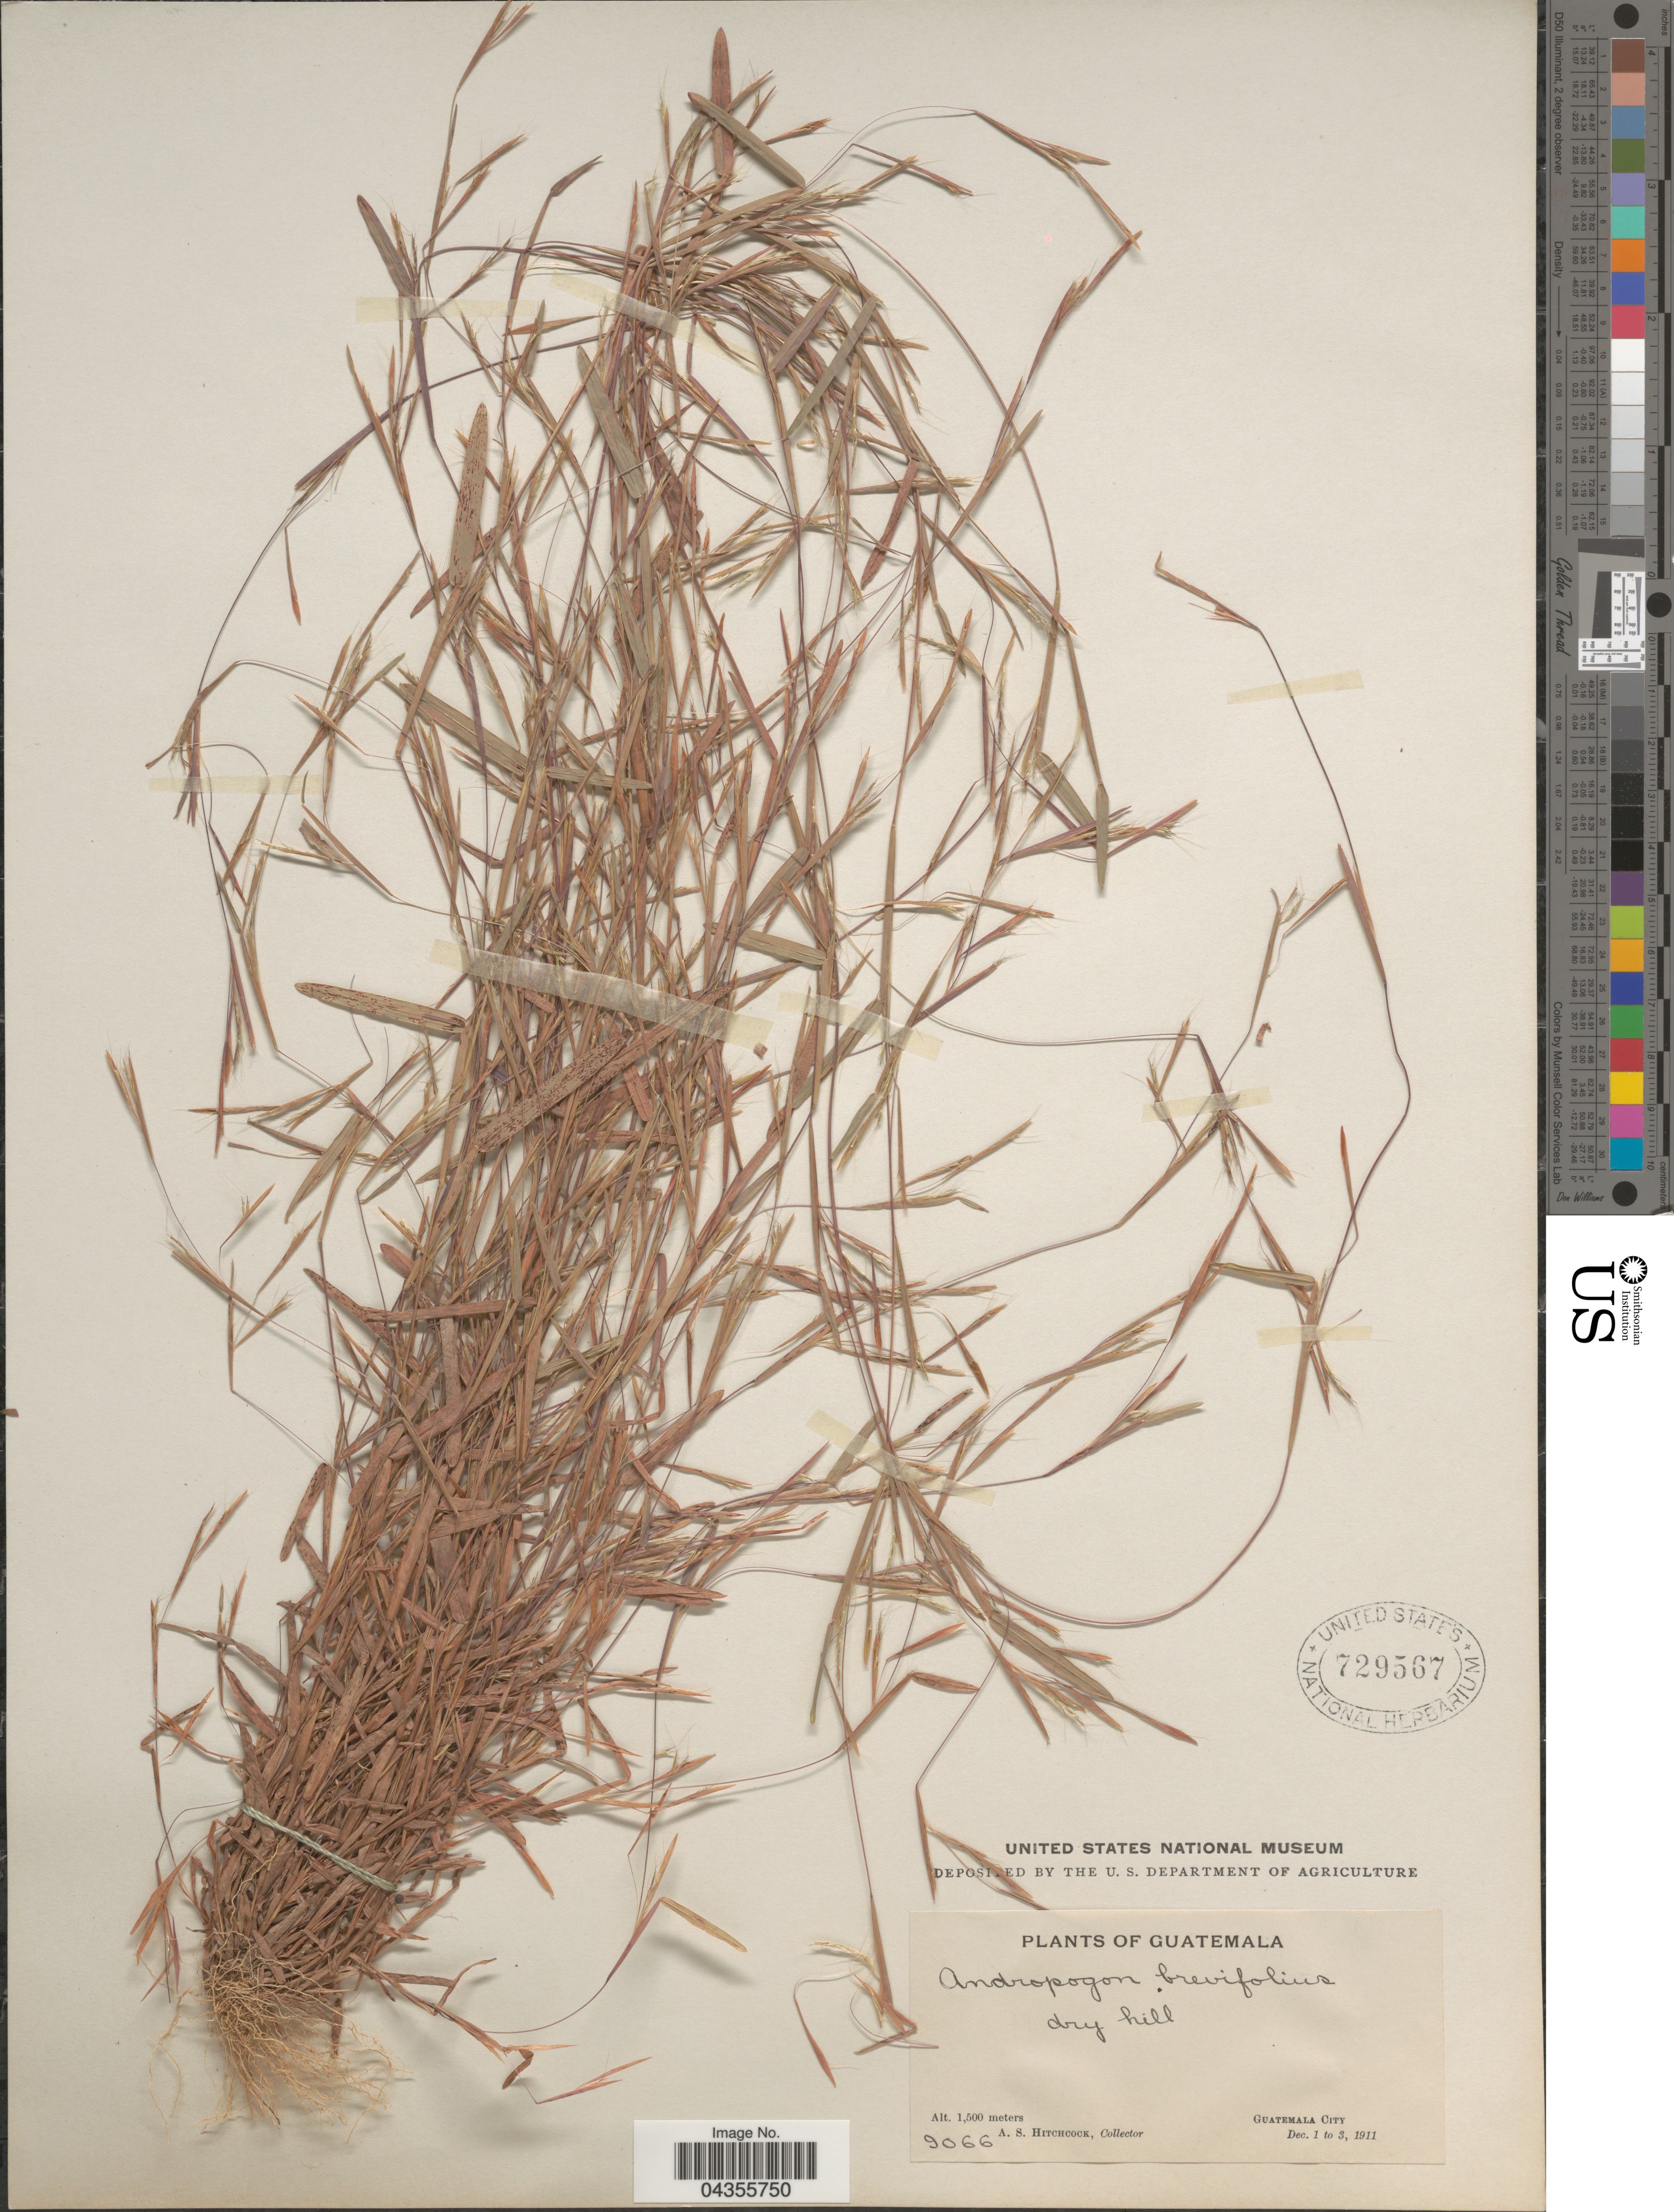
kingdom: Plantae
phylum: Tracheophyta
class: Liliopsida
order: Poales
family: Poaceae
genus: Schizachyrium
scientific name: Schizachyrium brevifolium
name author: (Sw.) Nees ex Büse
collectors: A. S. Hitchcock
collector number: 9066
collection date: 1911-12-01/1911-12-03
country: Guatemala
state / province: Guatemala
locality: Guatemala City.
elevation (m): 1500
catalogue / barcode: US 729567